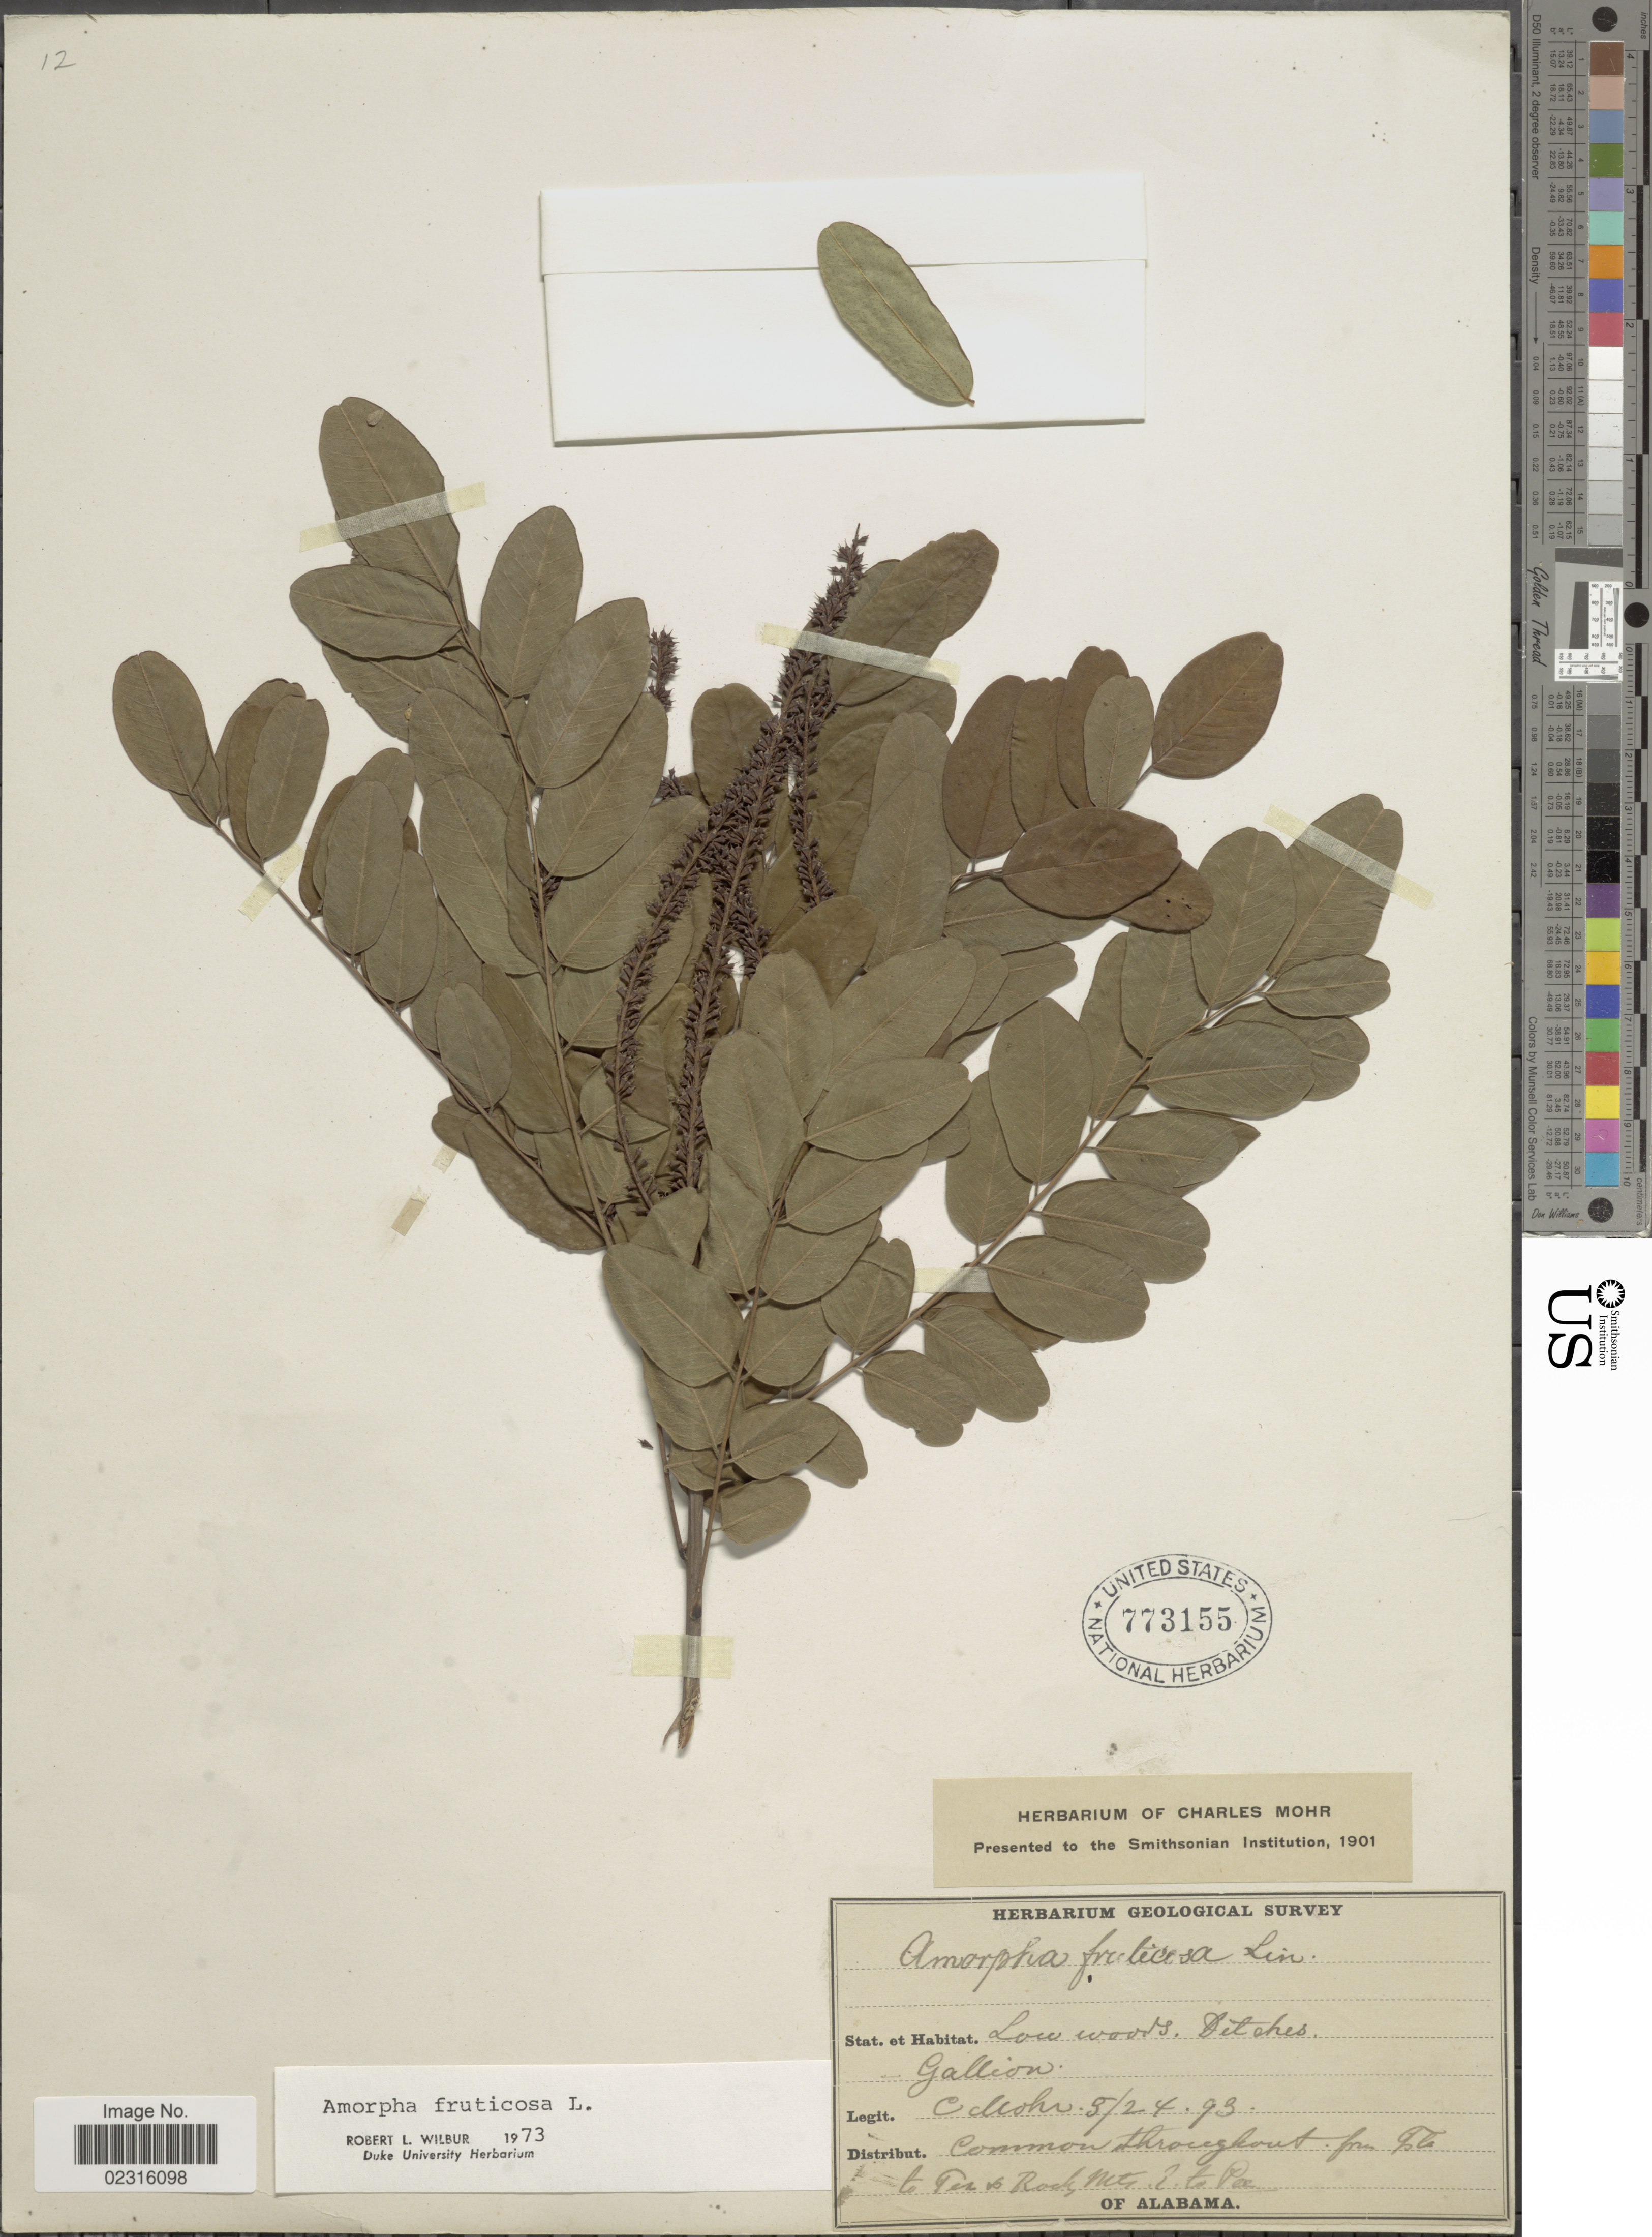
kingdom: Plantae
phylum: Tracheophyta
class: Magnoliopsida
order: Fabales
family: Fabaceae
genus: Amorpha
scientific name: Amorpha fruticosa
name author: L.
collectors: Mohr, C. T. (herbarium)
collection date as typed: Transcribed d/m/y: 24/5/93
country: United States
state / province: Alabama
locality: Low woods, ditches, Gallion.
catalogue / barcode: US 773155